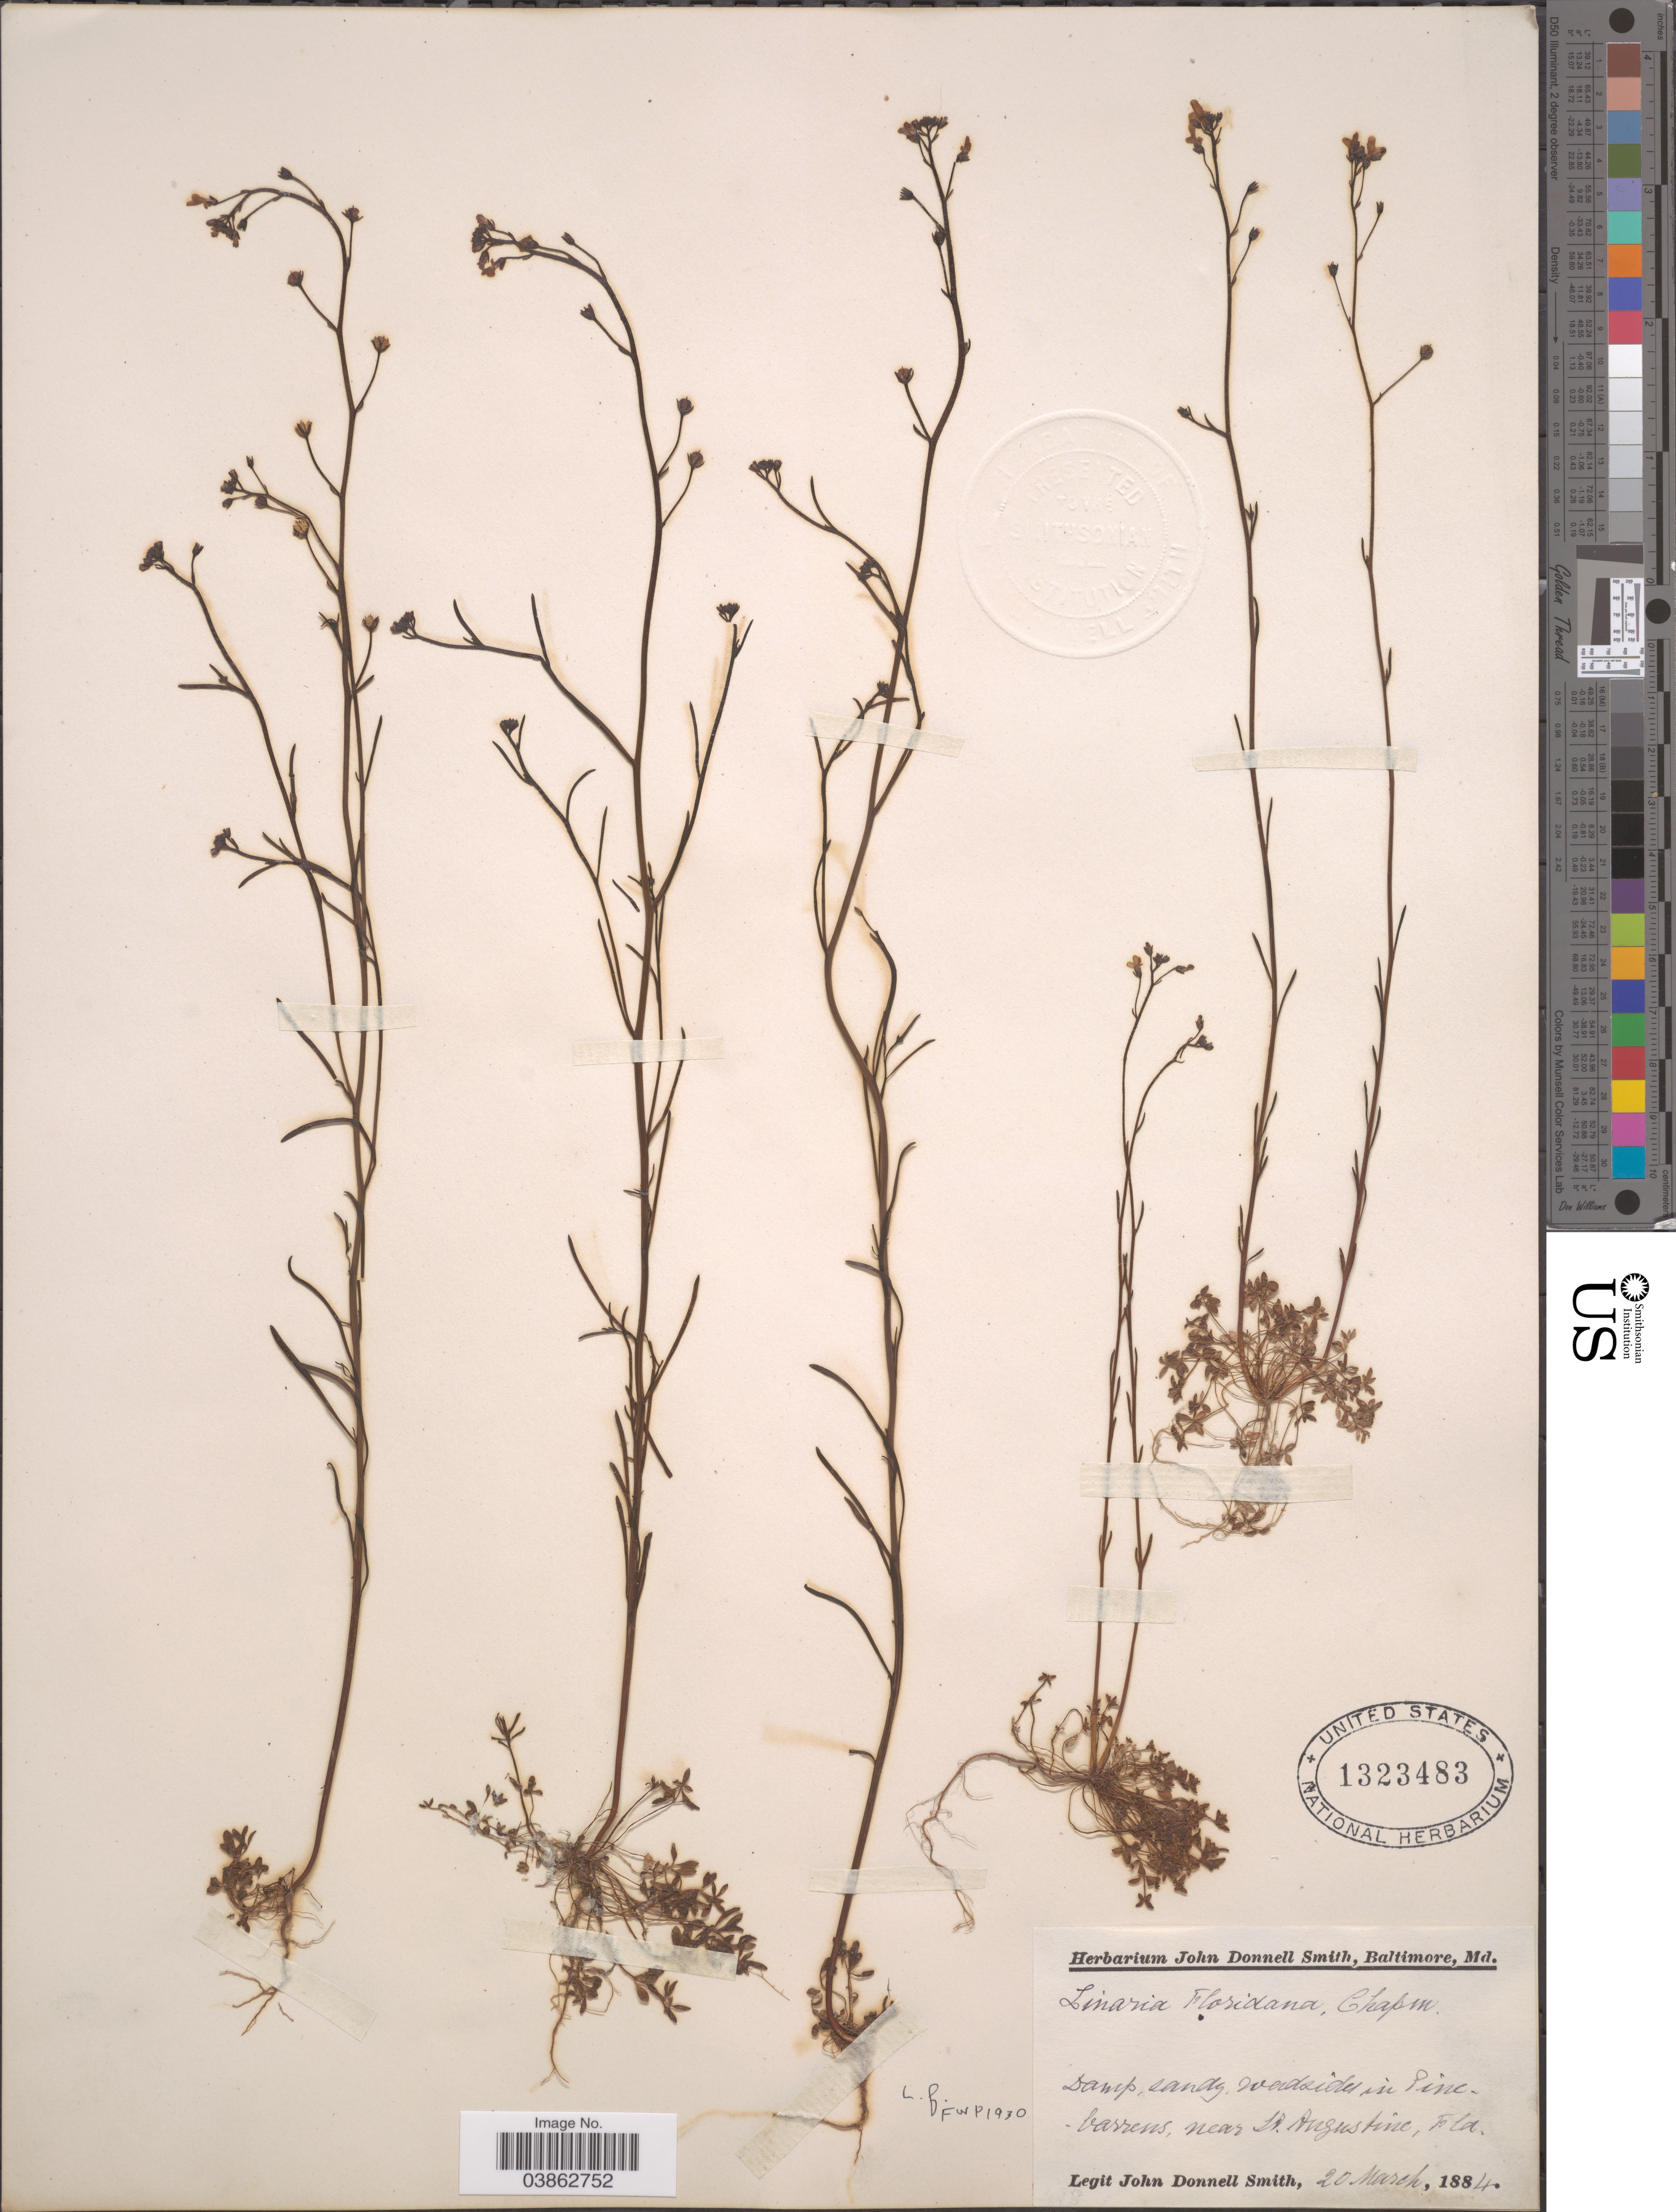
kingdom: Plantae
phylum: Tracheophyta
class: Magnoliopsida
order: Lamiales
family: Plantaginaceae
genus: Linaria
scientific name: Linaria floridana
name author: Chapm.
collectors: J. Donnell Smith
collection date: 1884-03-20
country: United States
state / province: Florida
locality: Damp sandy, roadsides in Pine barrens, near St. Augustine.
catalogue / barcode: US 1323483